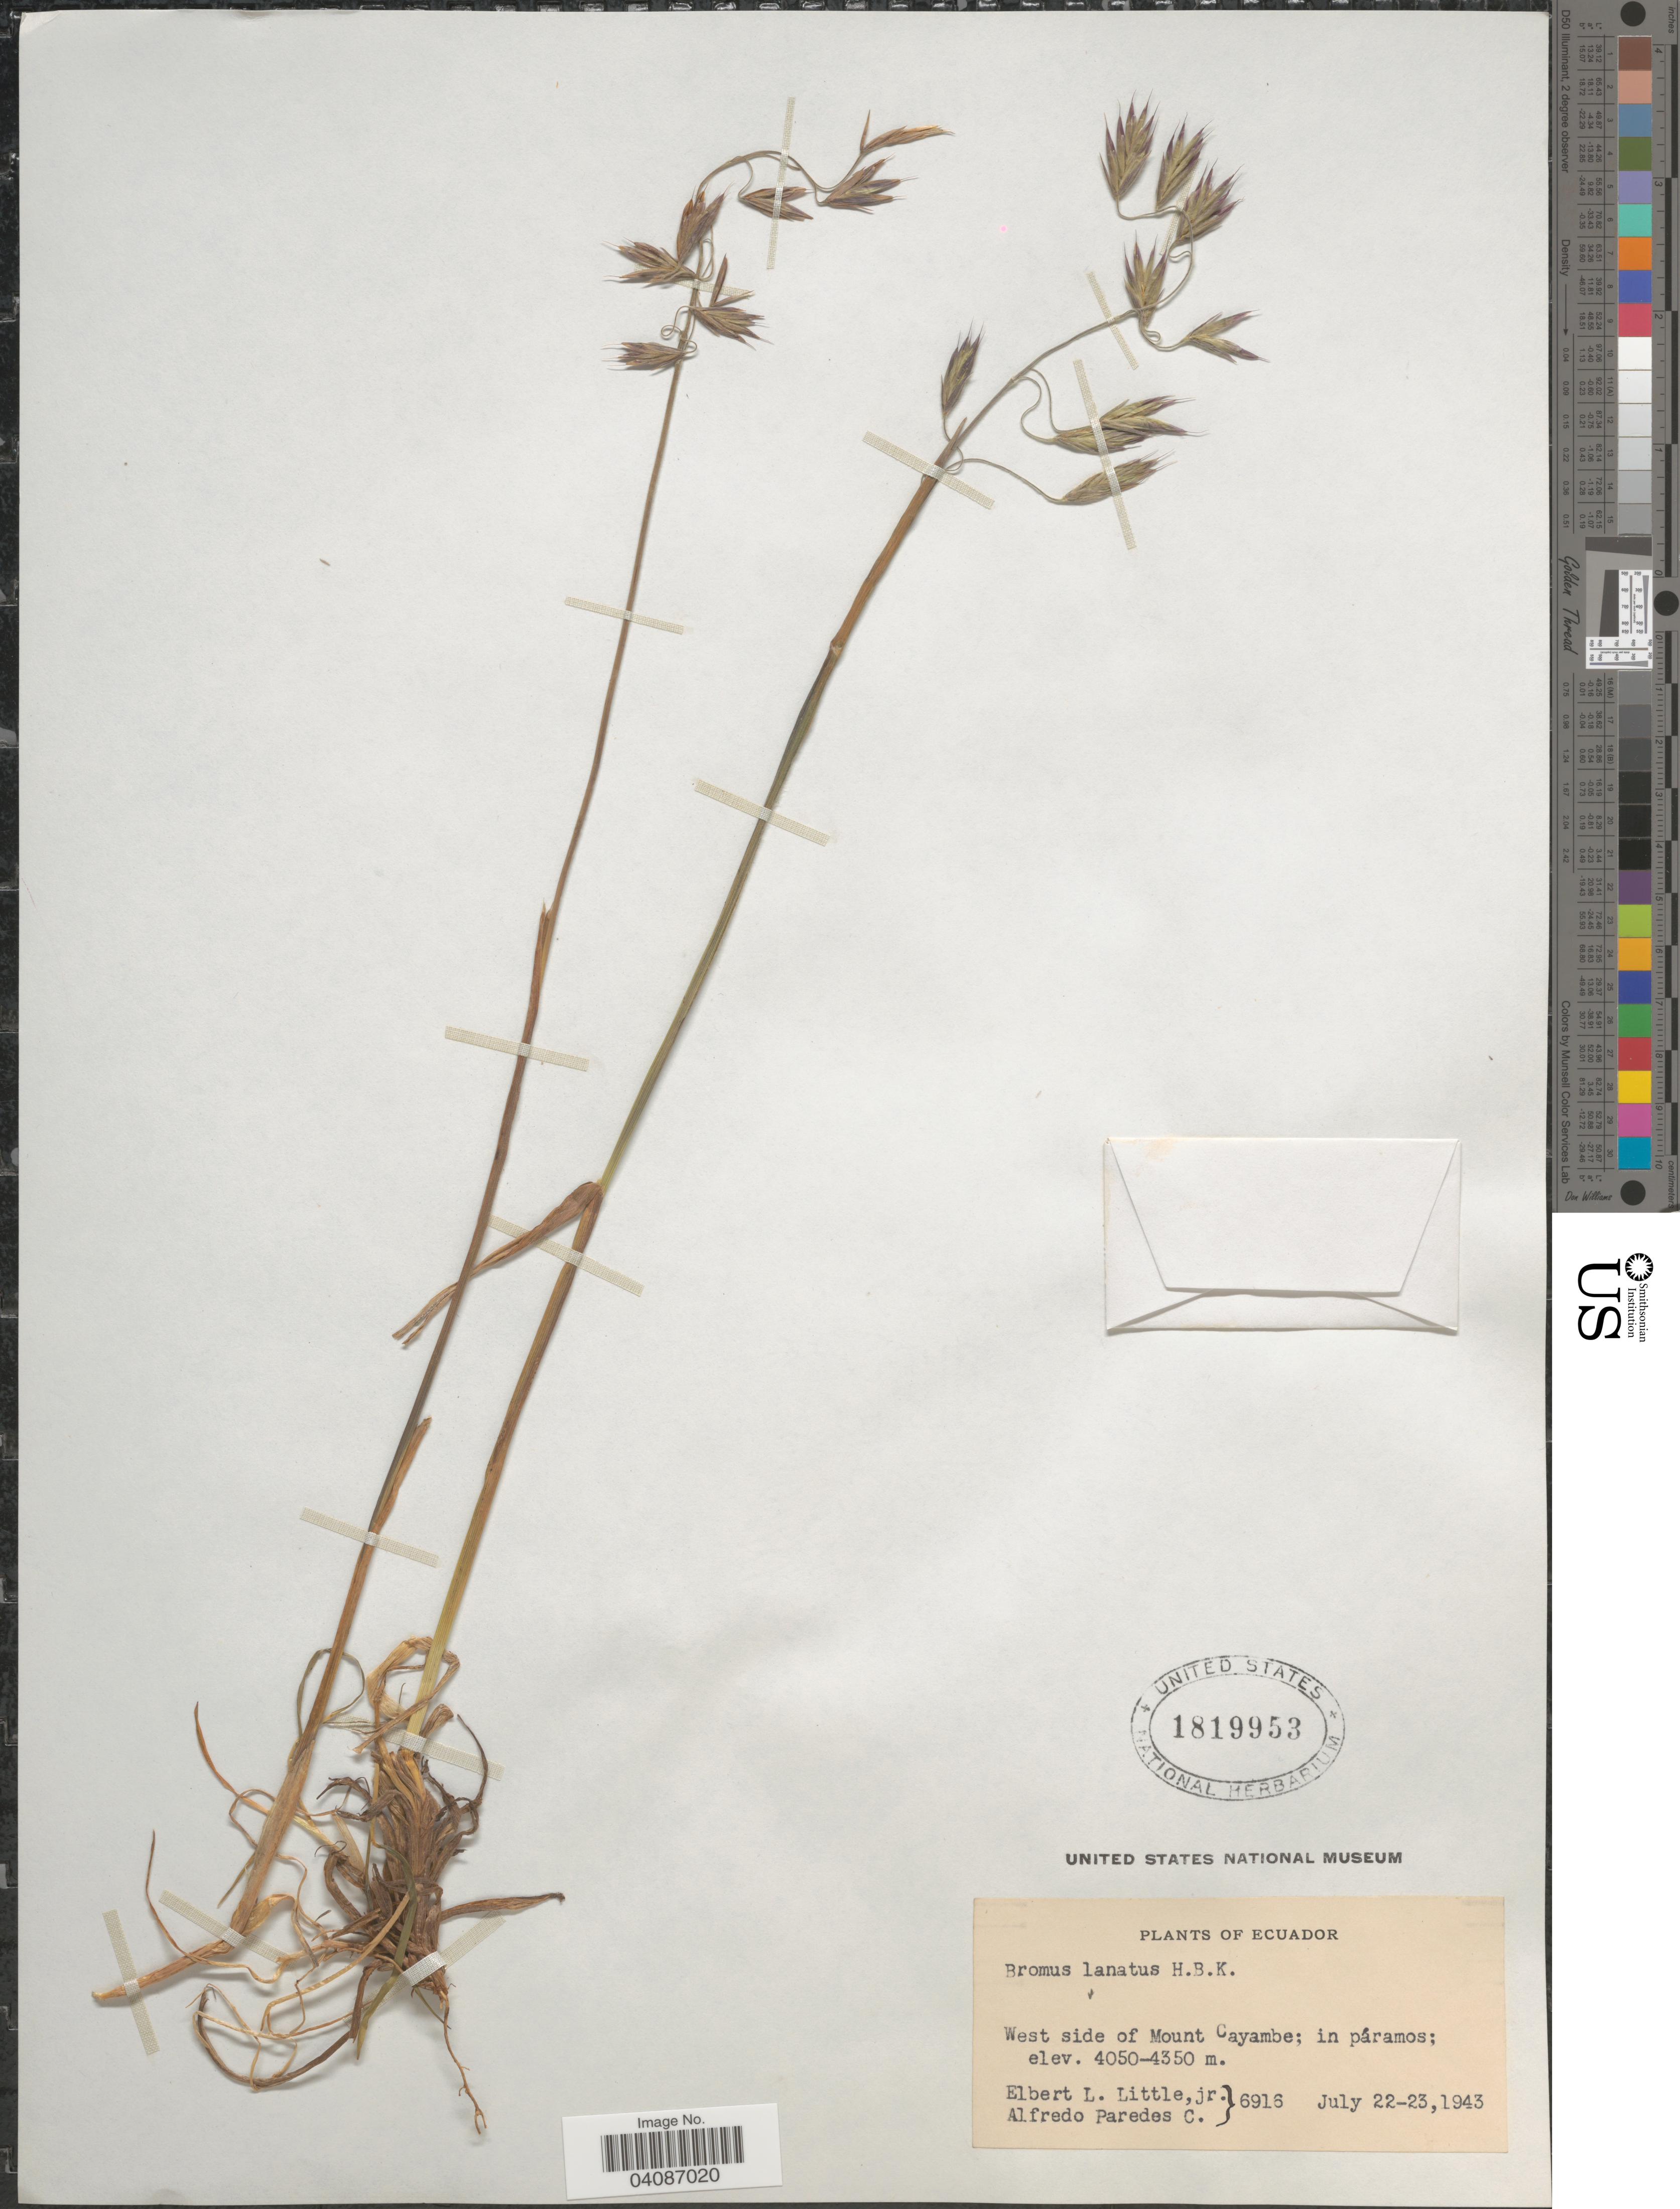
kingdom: Plantae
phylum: Tracheophyta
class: Liliopsida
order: Poales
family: Poaceae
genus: Bromus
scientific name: Bromus lanatus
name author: Kunth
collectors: E. L. Little & A. Paredes C.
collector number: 6916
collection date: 1943-07-22/1943-07-23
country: Ecuador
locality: West side of Mount Cayambe; in páramos.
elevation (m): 4050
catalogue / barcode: US 1819953